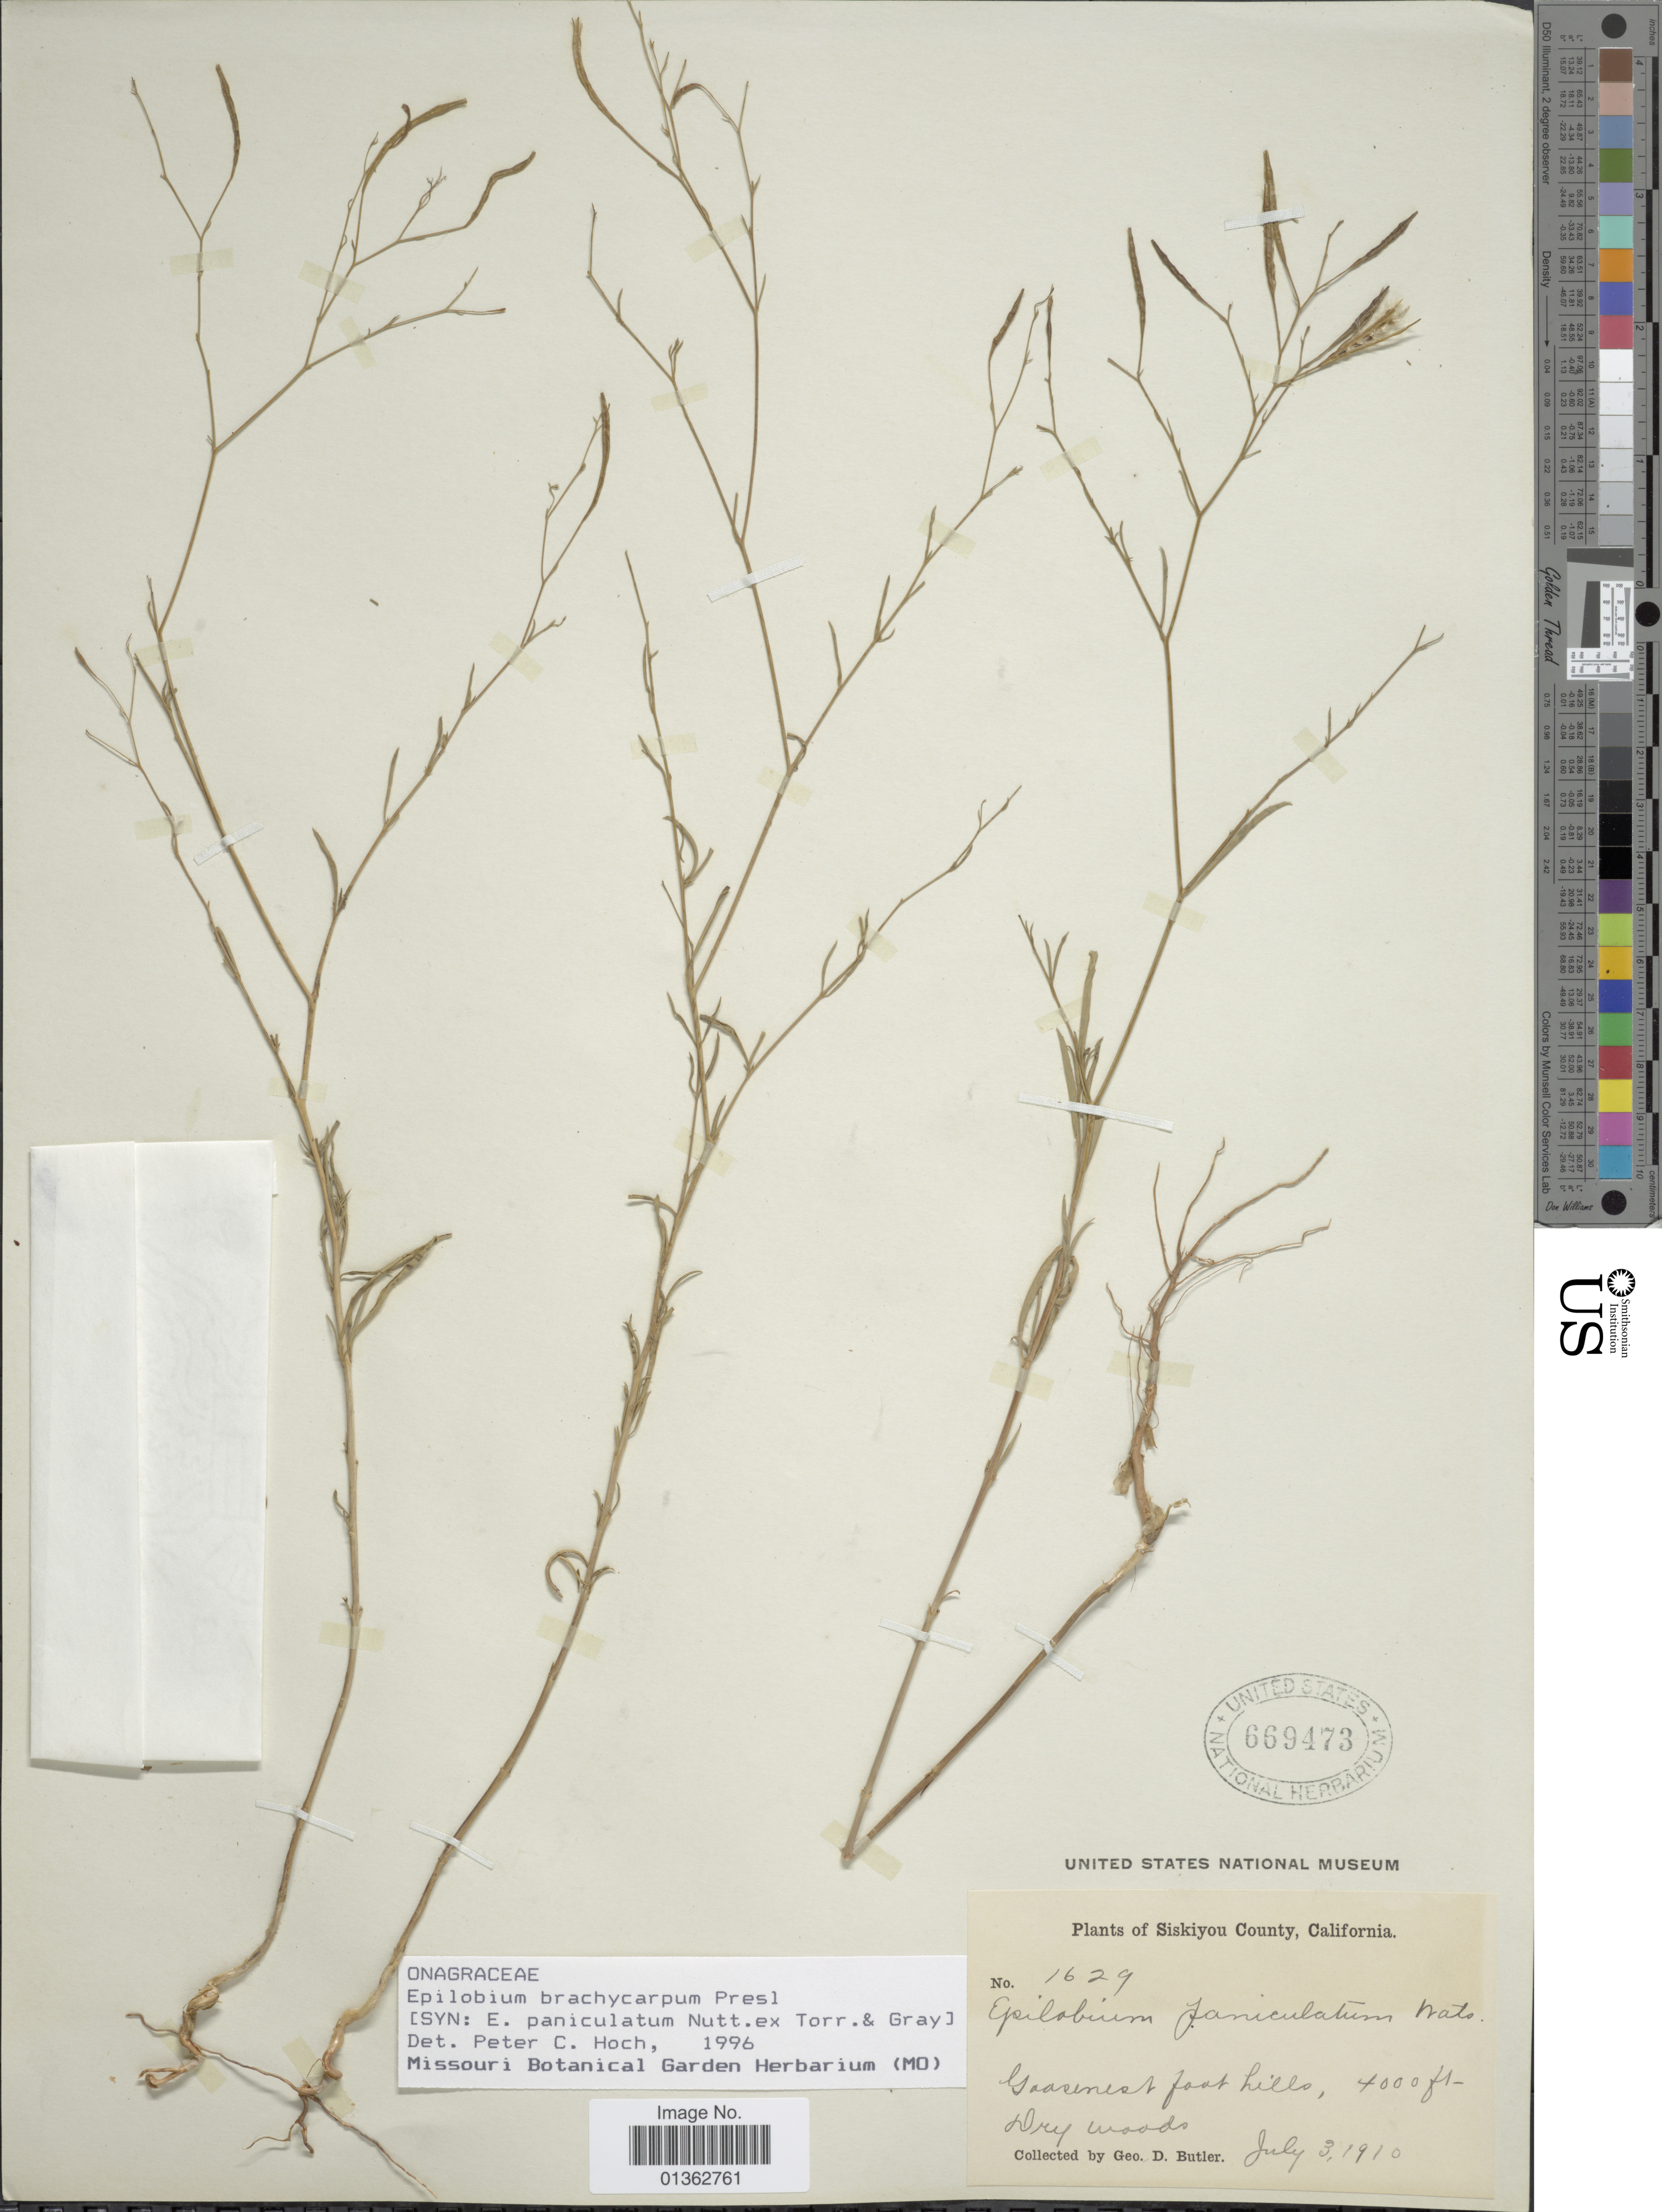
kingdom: Plantae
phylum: Tracheophyta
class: Magnoliopsida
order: Myrtales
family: Onagraceae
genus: Epilobium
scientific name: Epilobium brachycarpum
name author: C. Presl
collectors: G. D. Butler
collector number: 1629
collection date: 1910-07-03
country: United States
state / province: California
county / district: Siskiyou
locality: Siskiyou County.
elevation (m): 1219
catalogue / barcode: US 669473